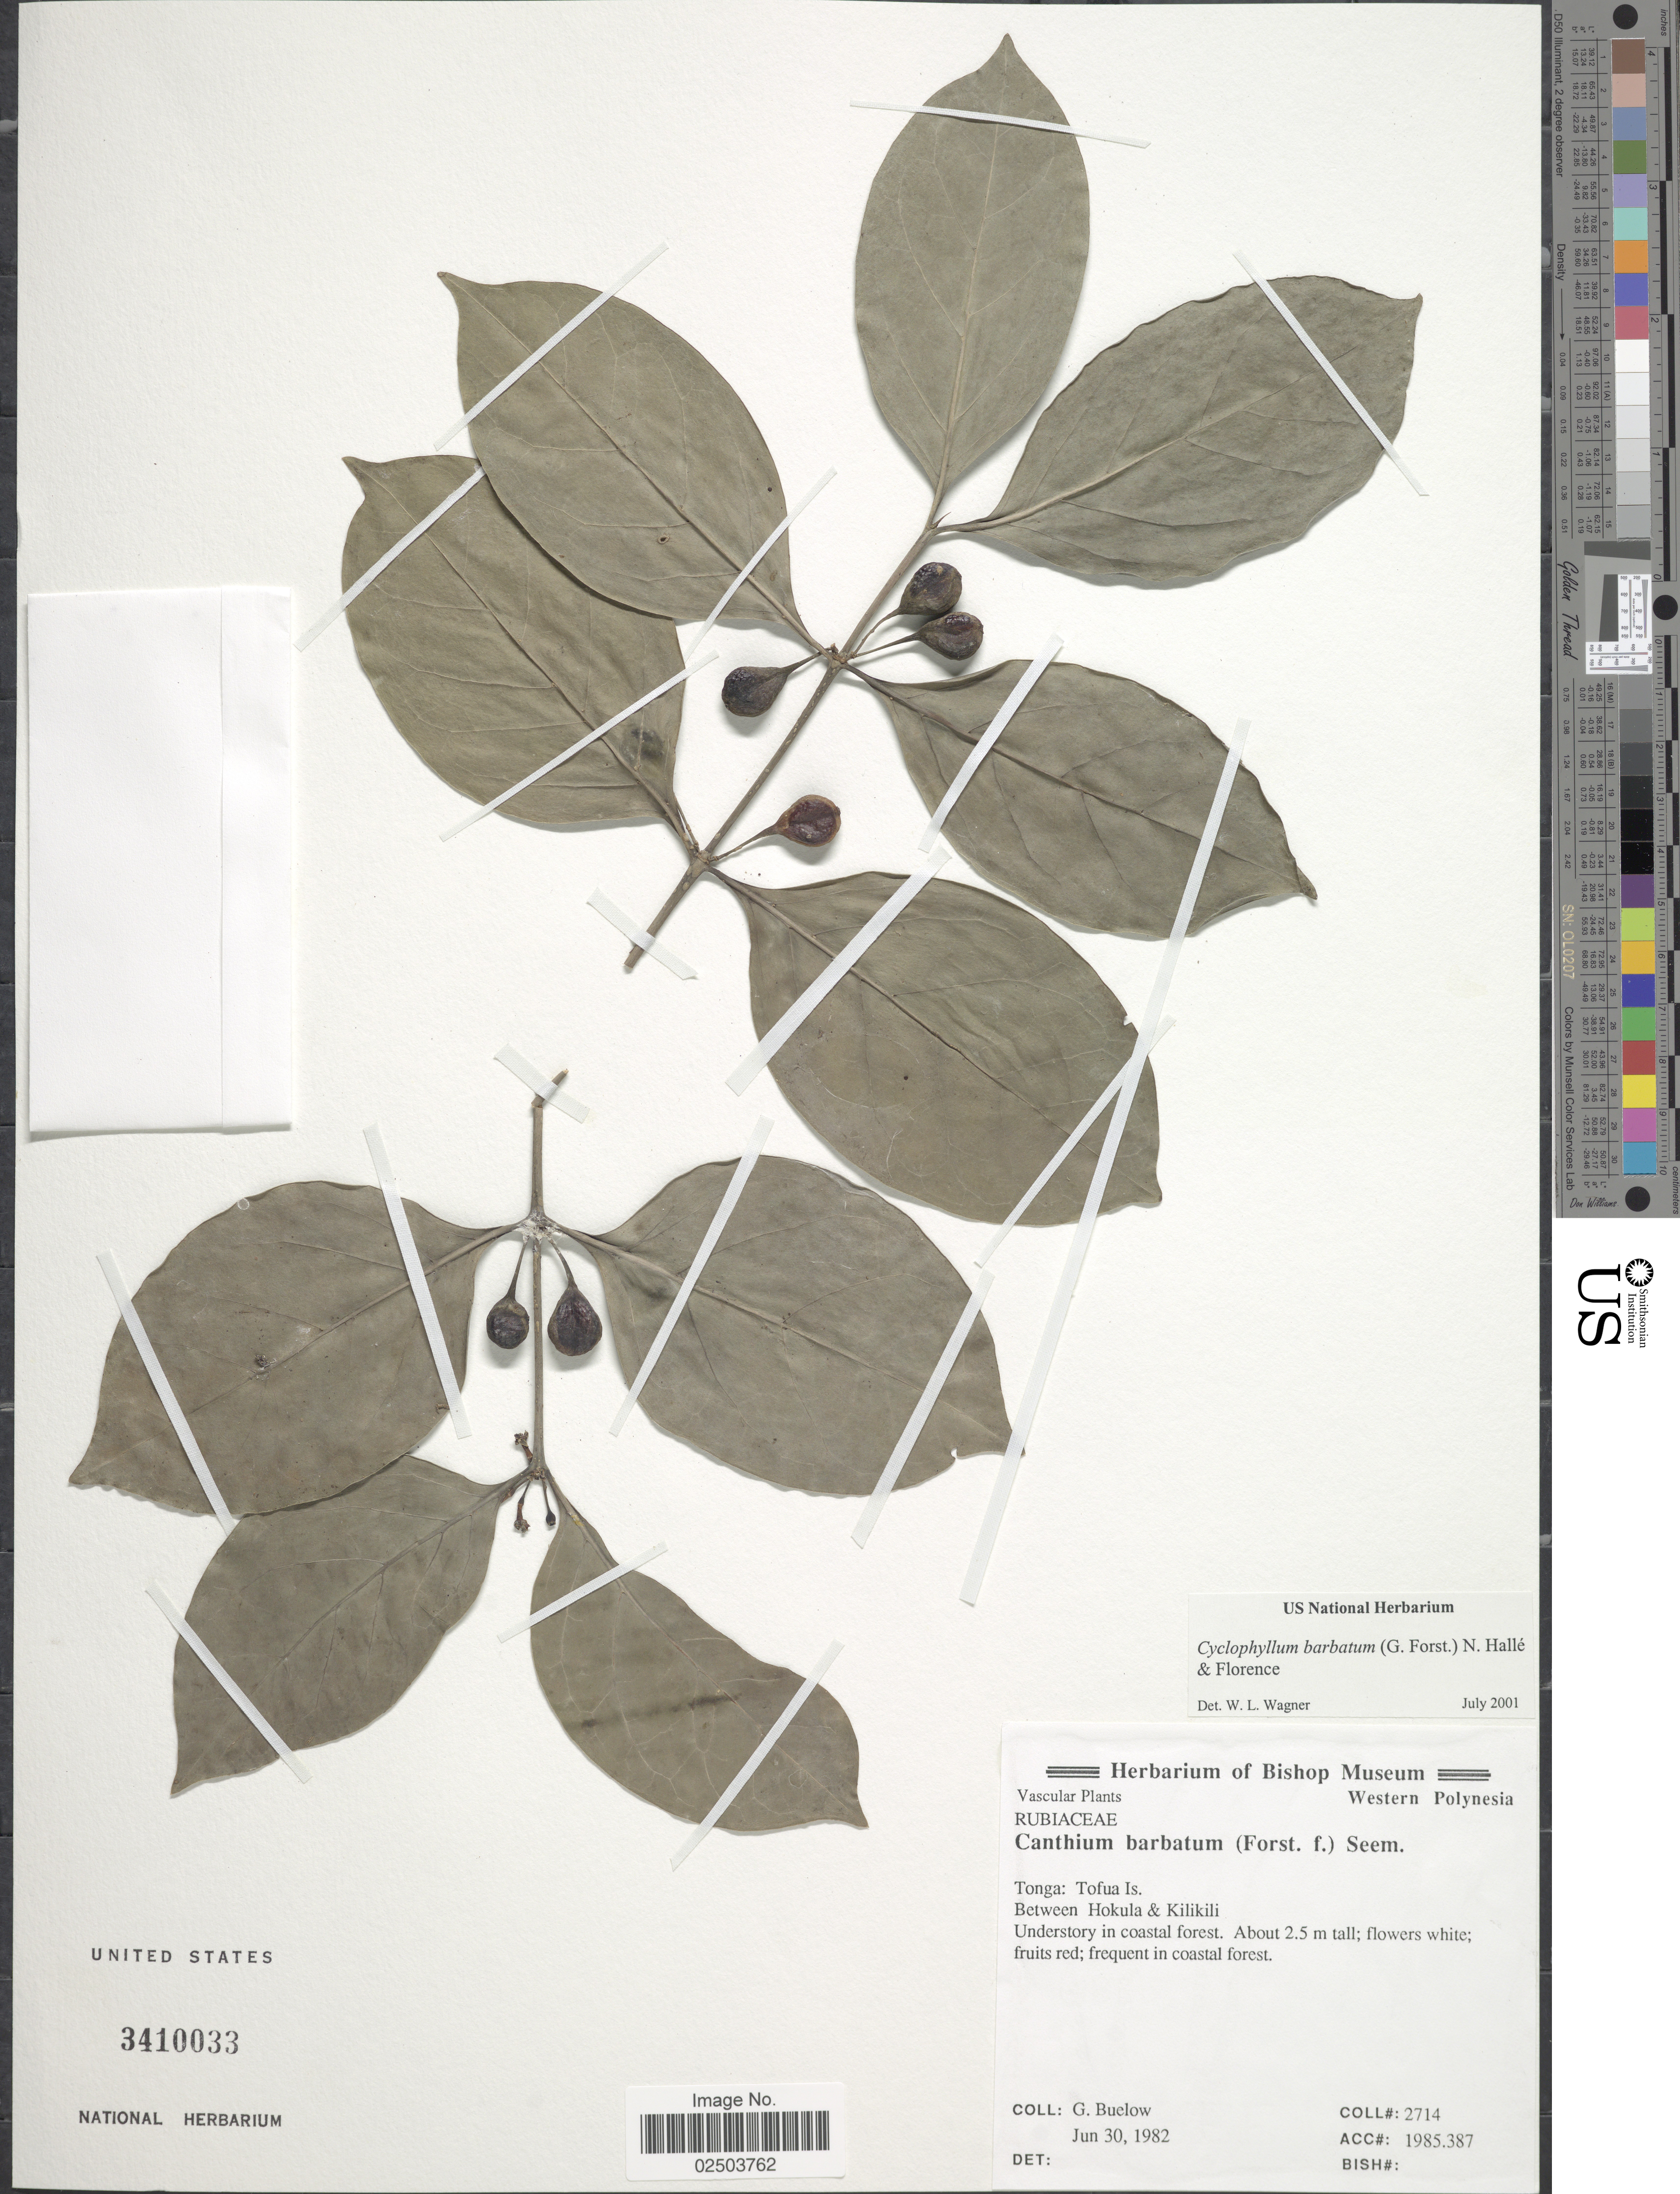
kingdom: Plantae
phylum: Tracheophyta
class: Magnoliopsida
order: Gentianales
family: Rubiaceae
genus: Canthium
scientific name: Canthium barbatum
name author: (G. Forst.) Seem.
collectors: G. Buelow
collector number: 2714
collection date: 1982-06-30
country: Tonga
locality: Tofua Is. Between Hokula & Kilikili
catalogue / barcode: US 3410033